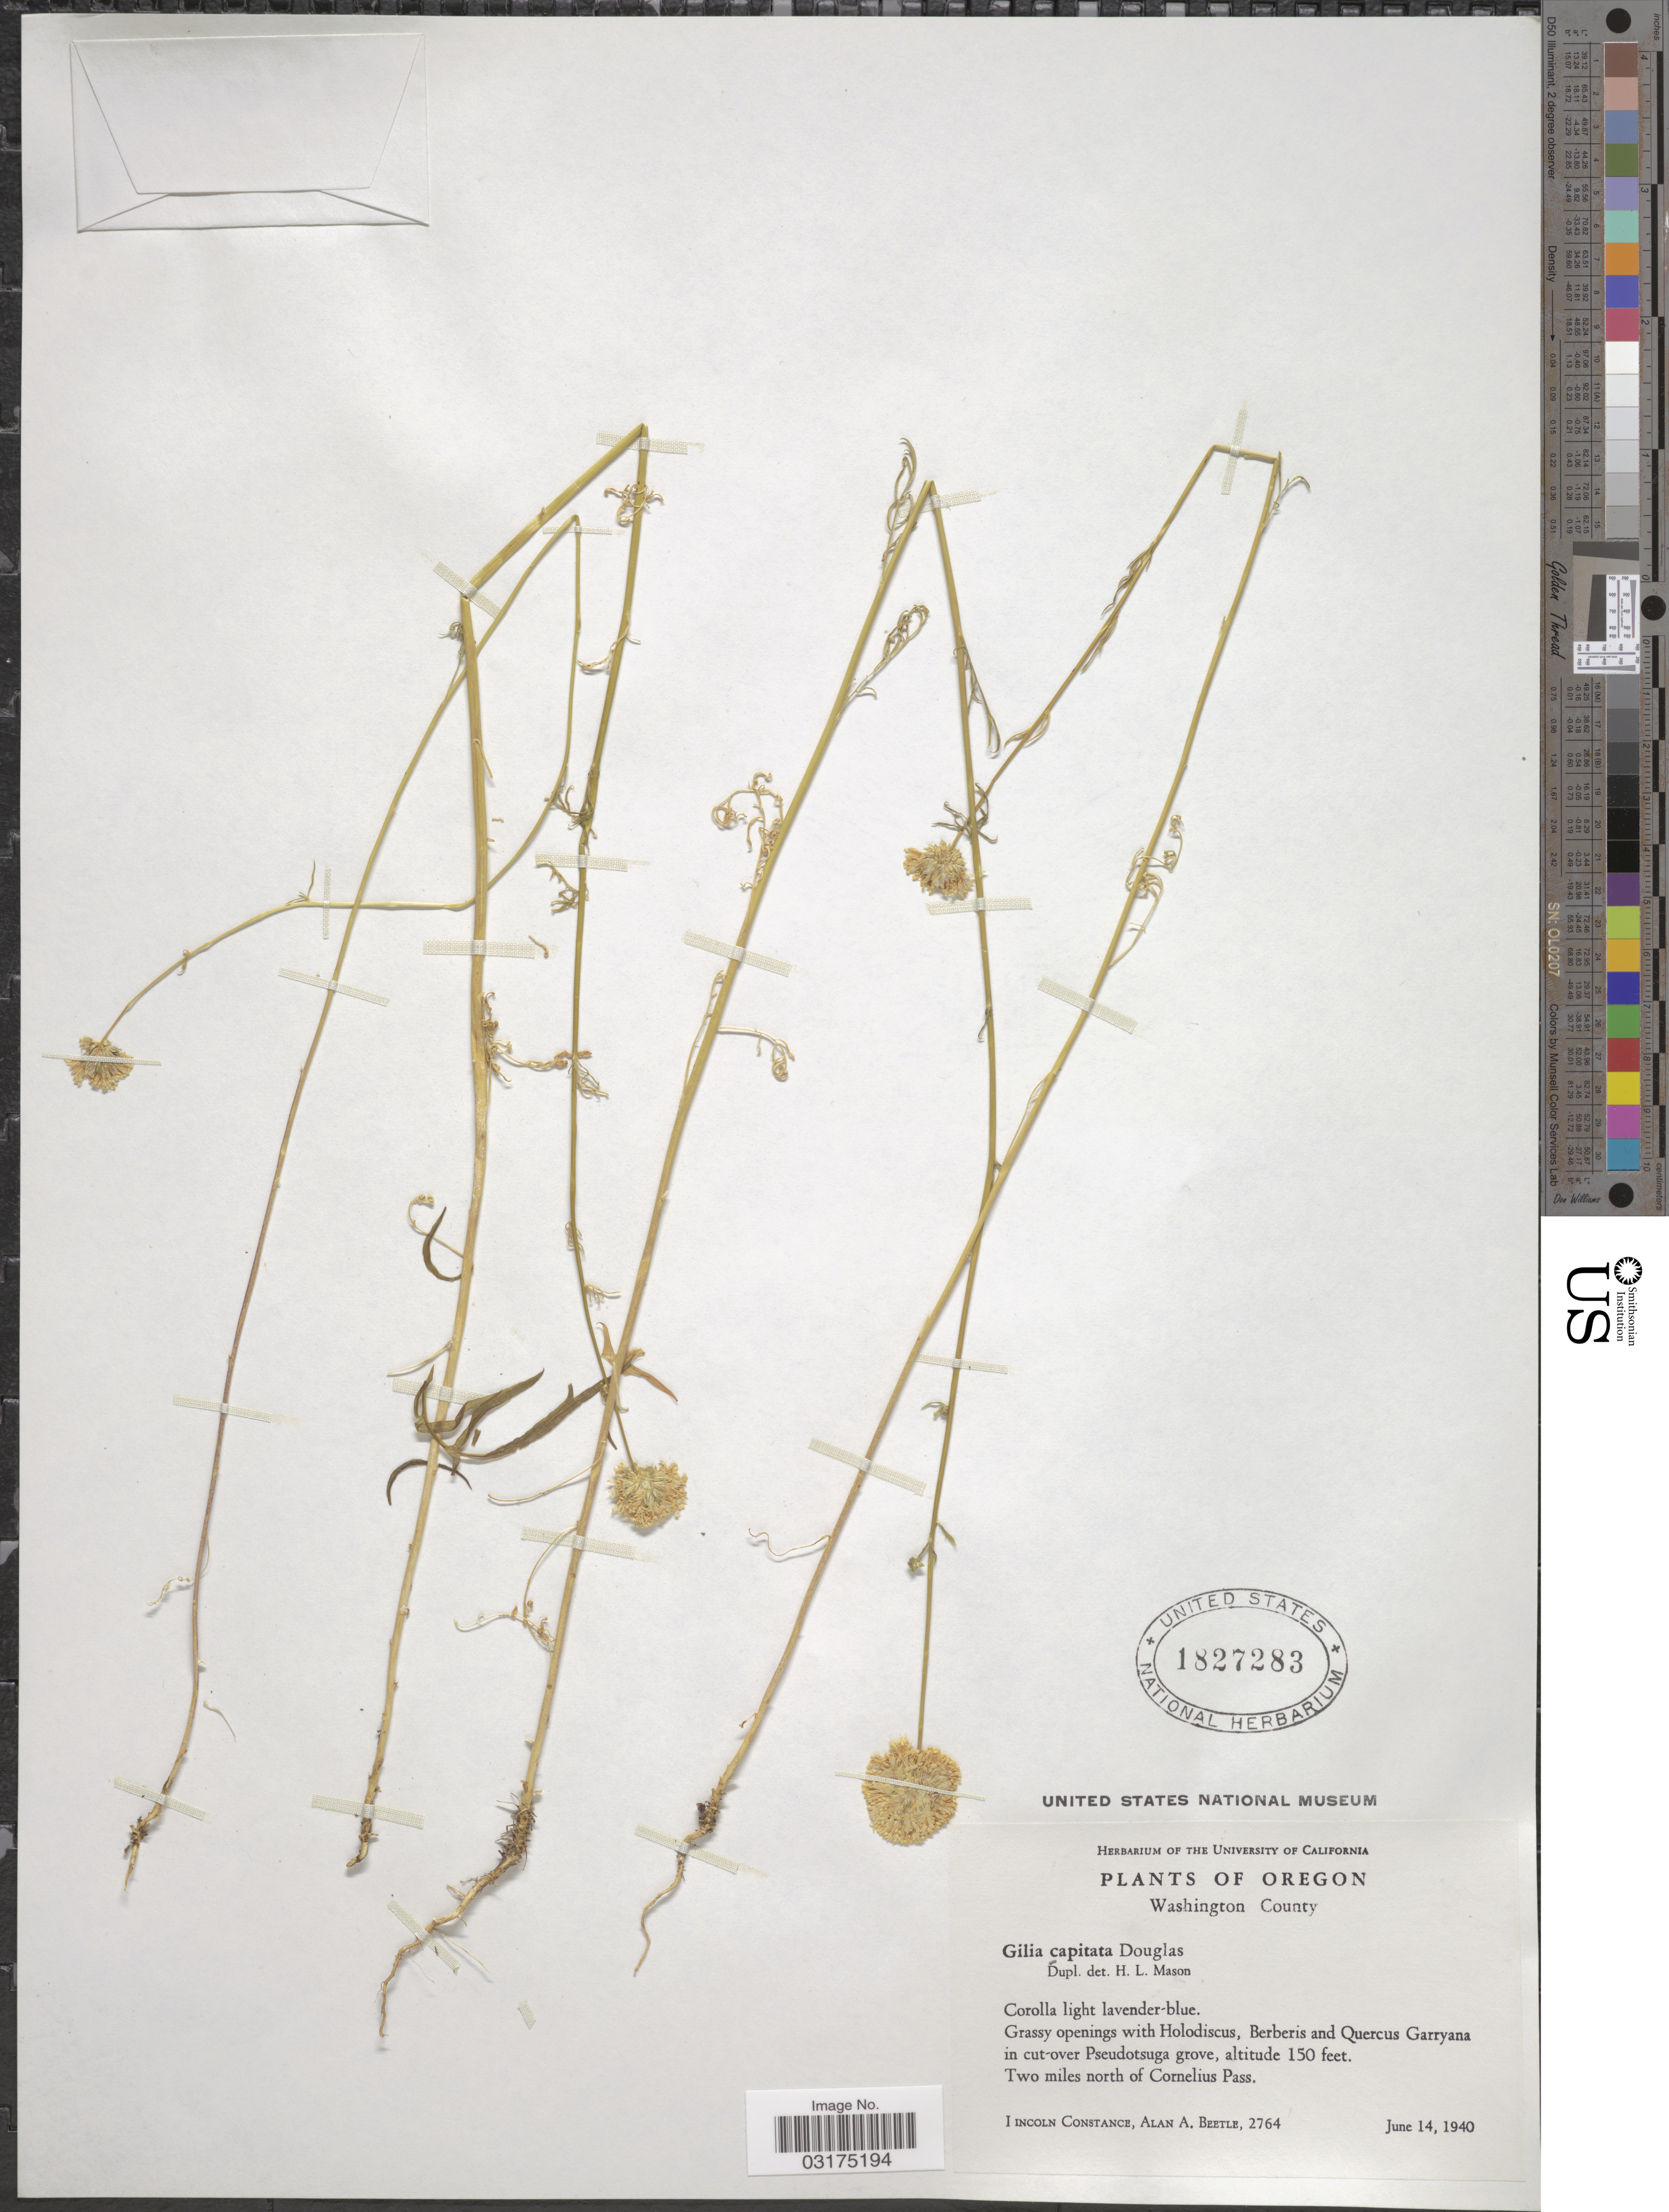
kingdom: Plantae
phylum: Tracheophyta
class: Magnoliopsida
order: Ericales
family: Polemoniaceae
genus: Gilia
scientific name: Gilia capitata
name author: Sims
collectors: L. Constance & A. A. Beetle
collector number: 2764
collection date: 1940-06-14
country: United States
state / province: Oregon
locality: Washington County, Two miles north of Cornelius Pass.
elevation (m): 46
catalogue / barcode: US 1827283